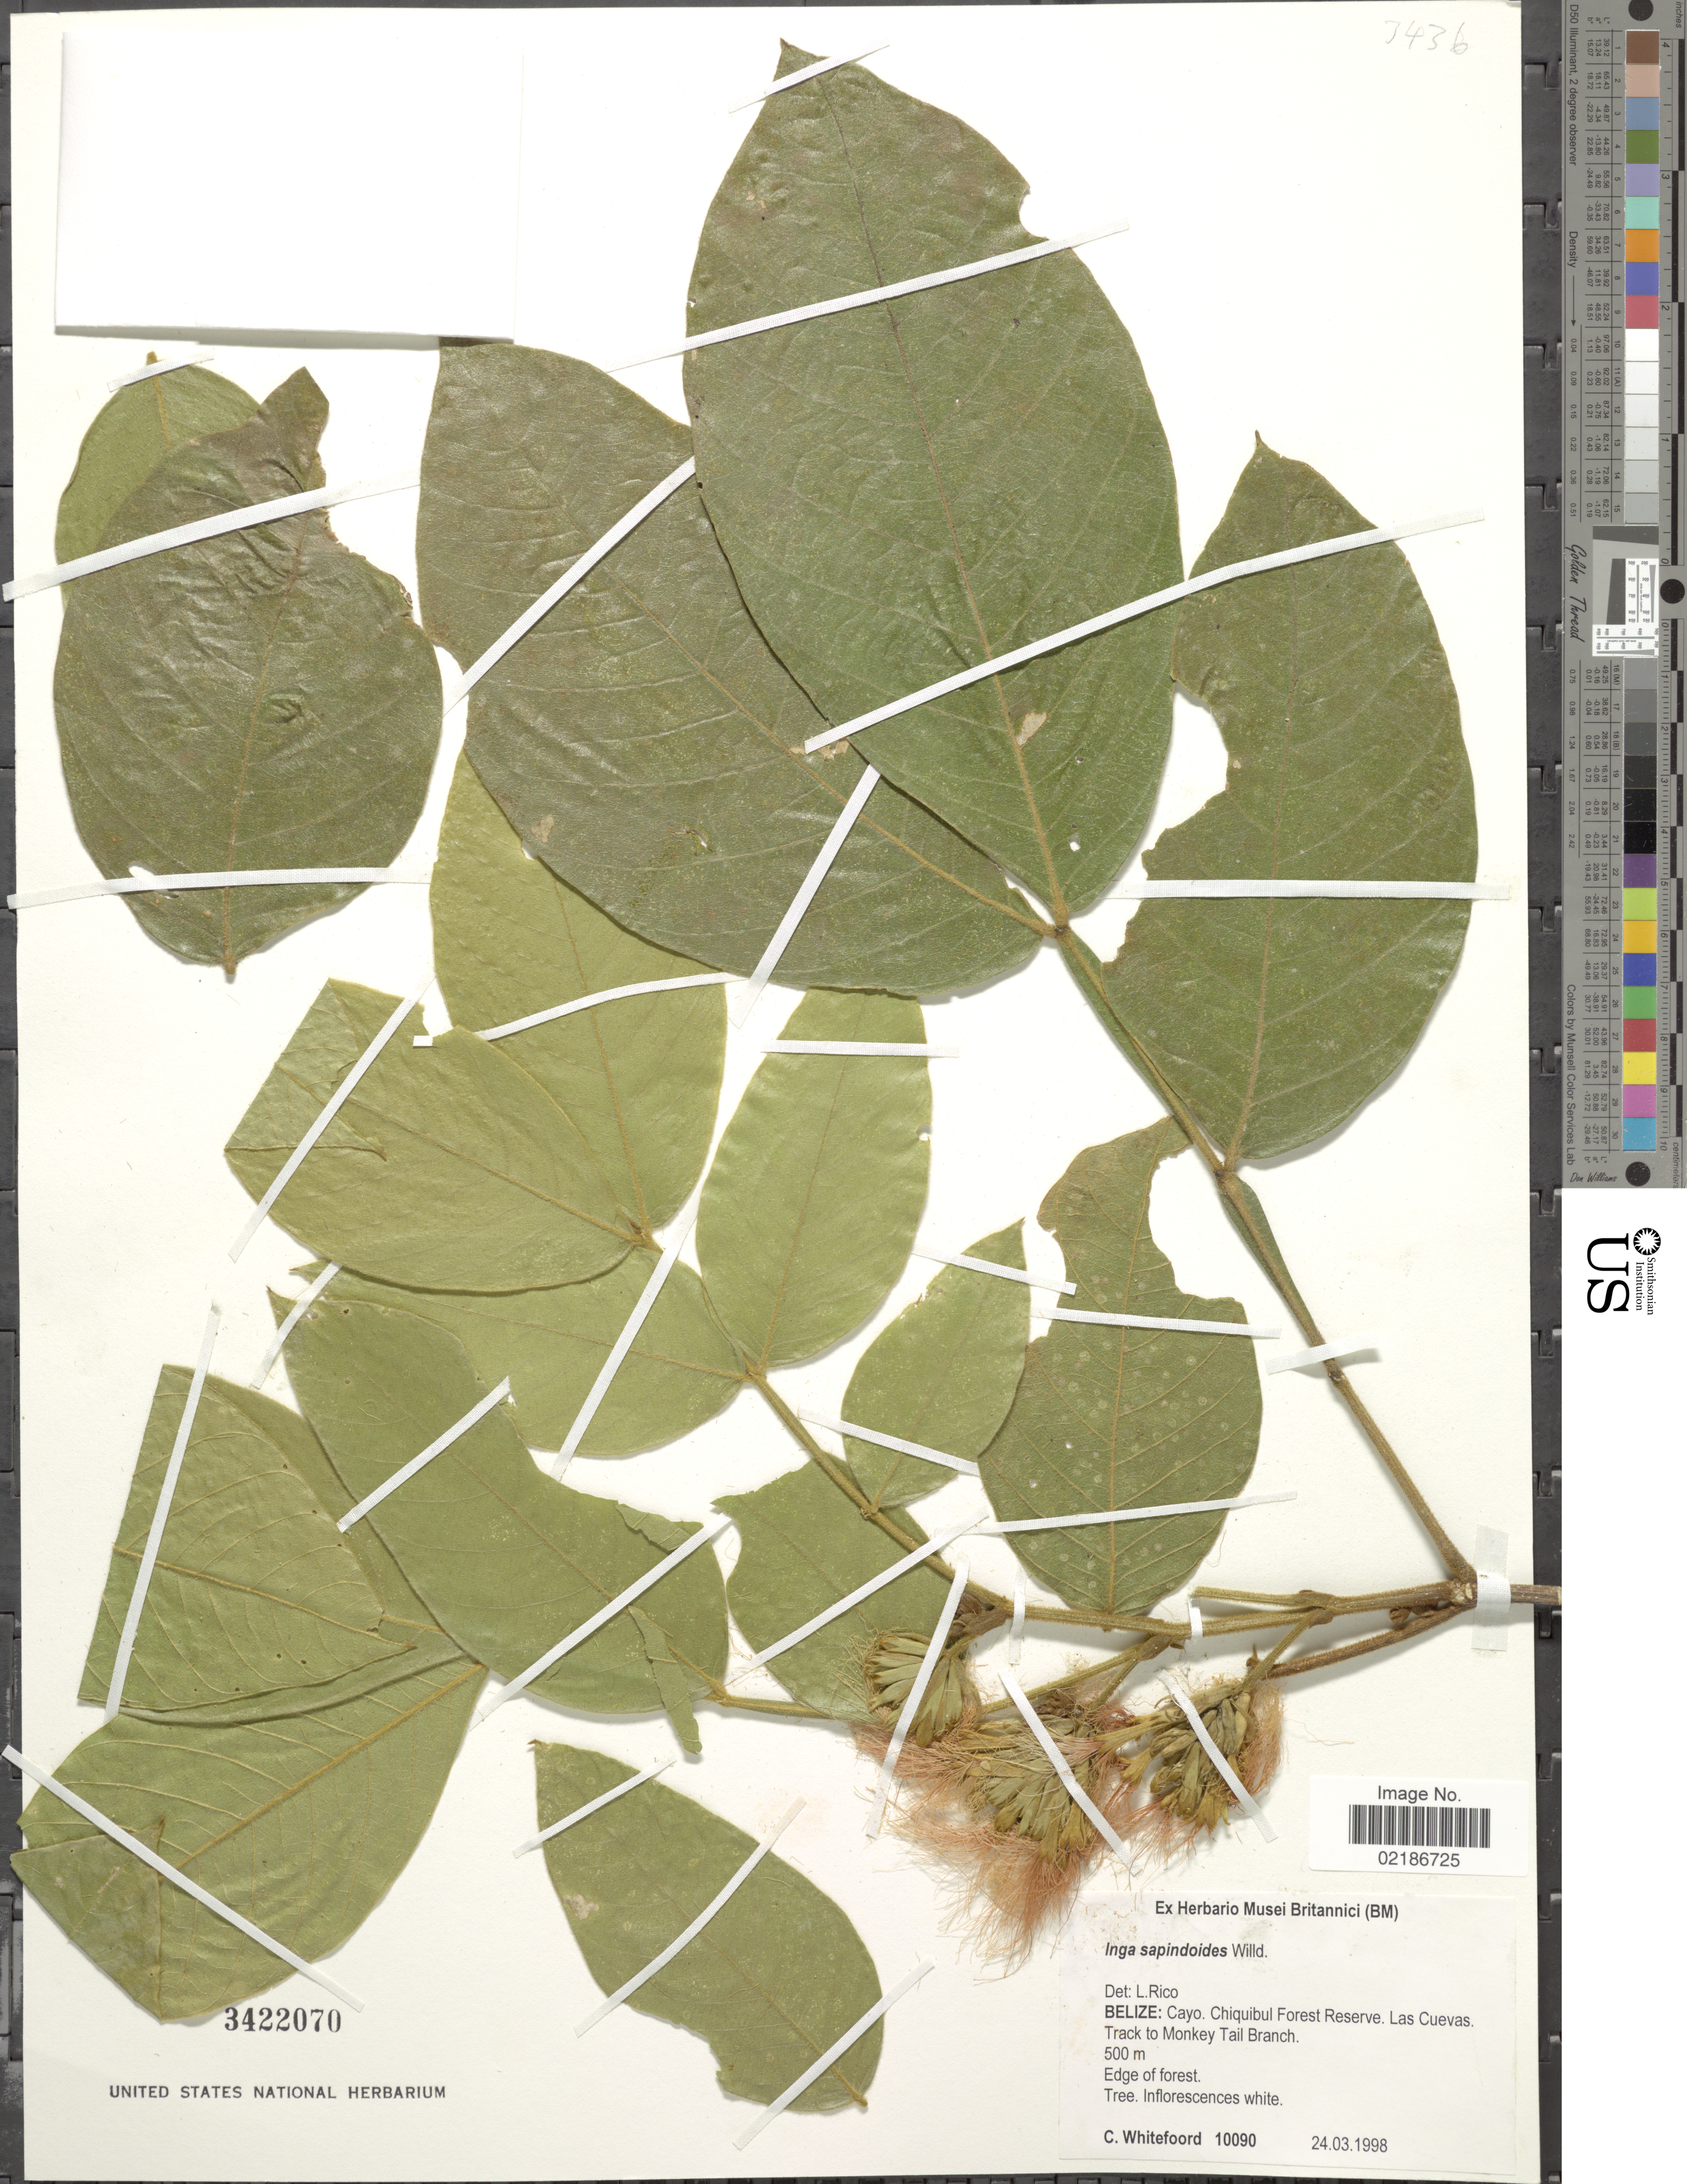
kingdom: Plantae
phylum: Tracheophyta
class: Magnoliopsida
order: Fabales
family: Fabaceae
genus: Inga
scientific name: Inga sapindoides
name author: Willd.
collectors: C. Whitefoord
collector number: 10090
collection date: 1998-03-24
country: Belize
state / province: Cayo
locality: Chiquibul Forest Reserve, Las Cuevas, Track to Monkey Trail Branch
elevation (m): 500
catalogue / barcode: US 3422070